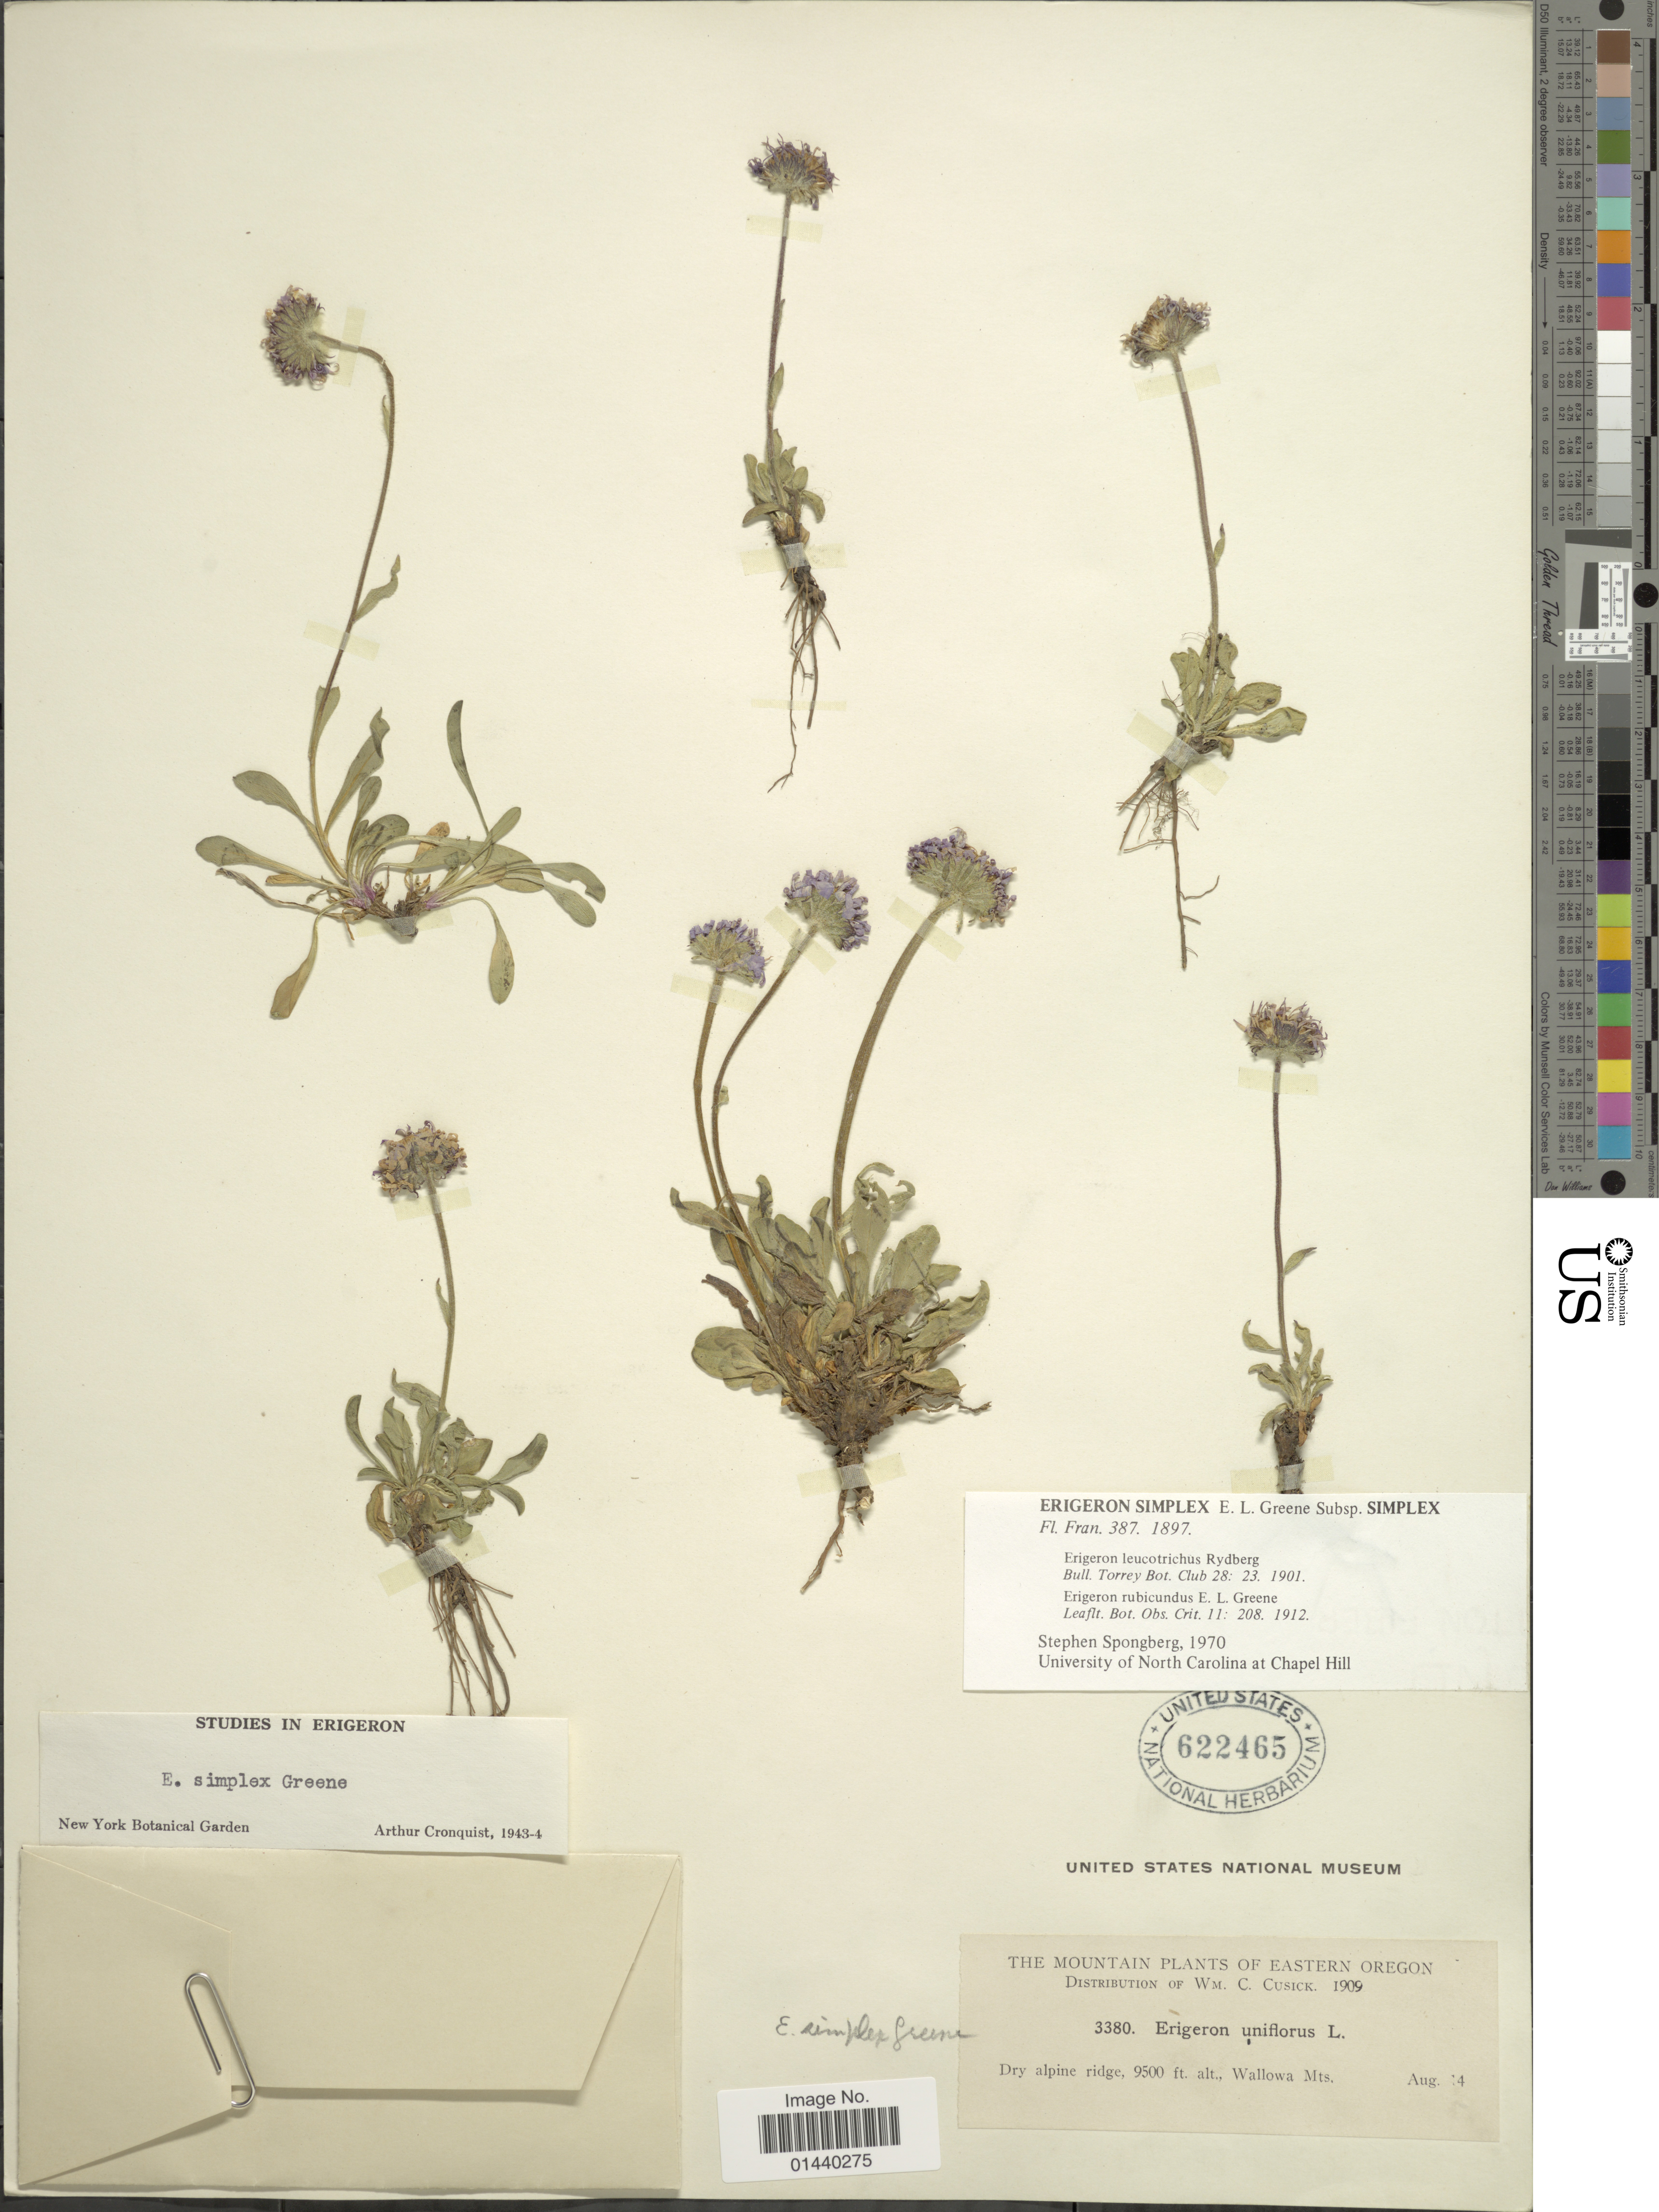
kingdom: Plantae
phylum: Tracheophyta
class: Magnoliopsida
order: Asterales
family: Asteraceae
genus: Erigeron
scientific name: Erigeron simplex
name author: Greene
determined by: Cronquist, A. J.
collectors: ex herb. State Agric. College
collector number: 3380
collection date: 1909-08-14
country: United States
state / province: Oregon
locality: Eastern Oregon. Wallowa Mts.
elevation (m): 2896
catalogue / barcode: US 622465